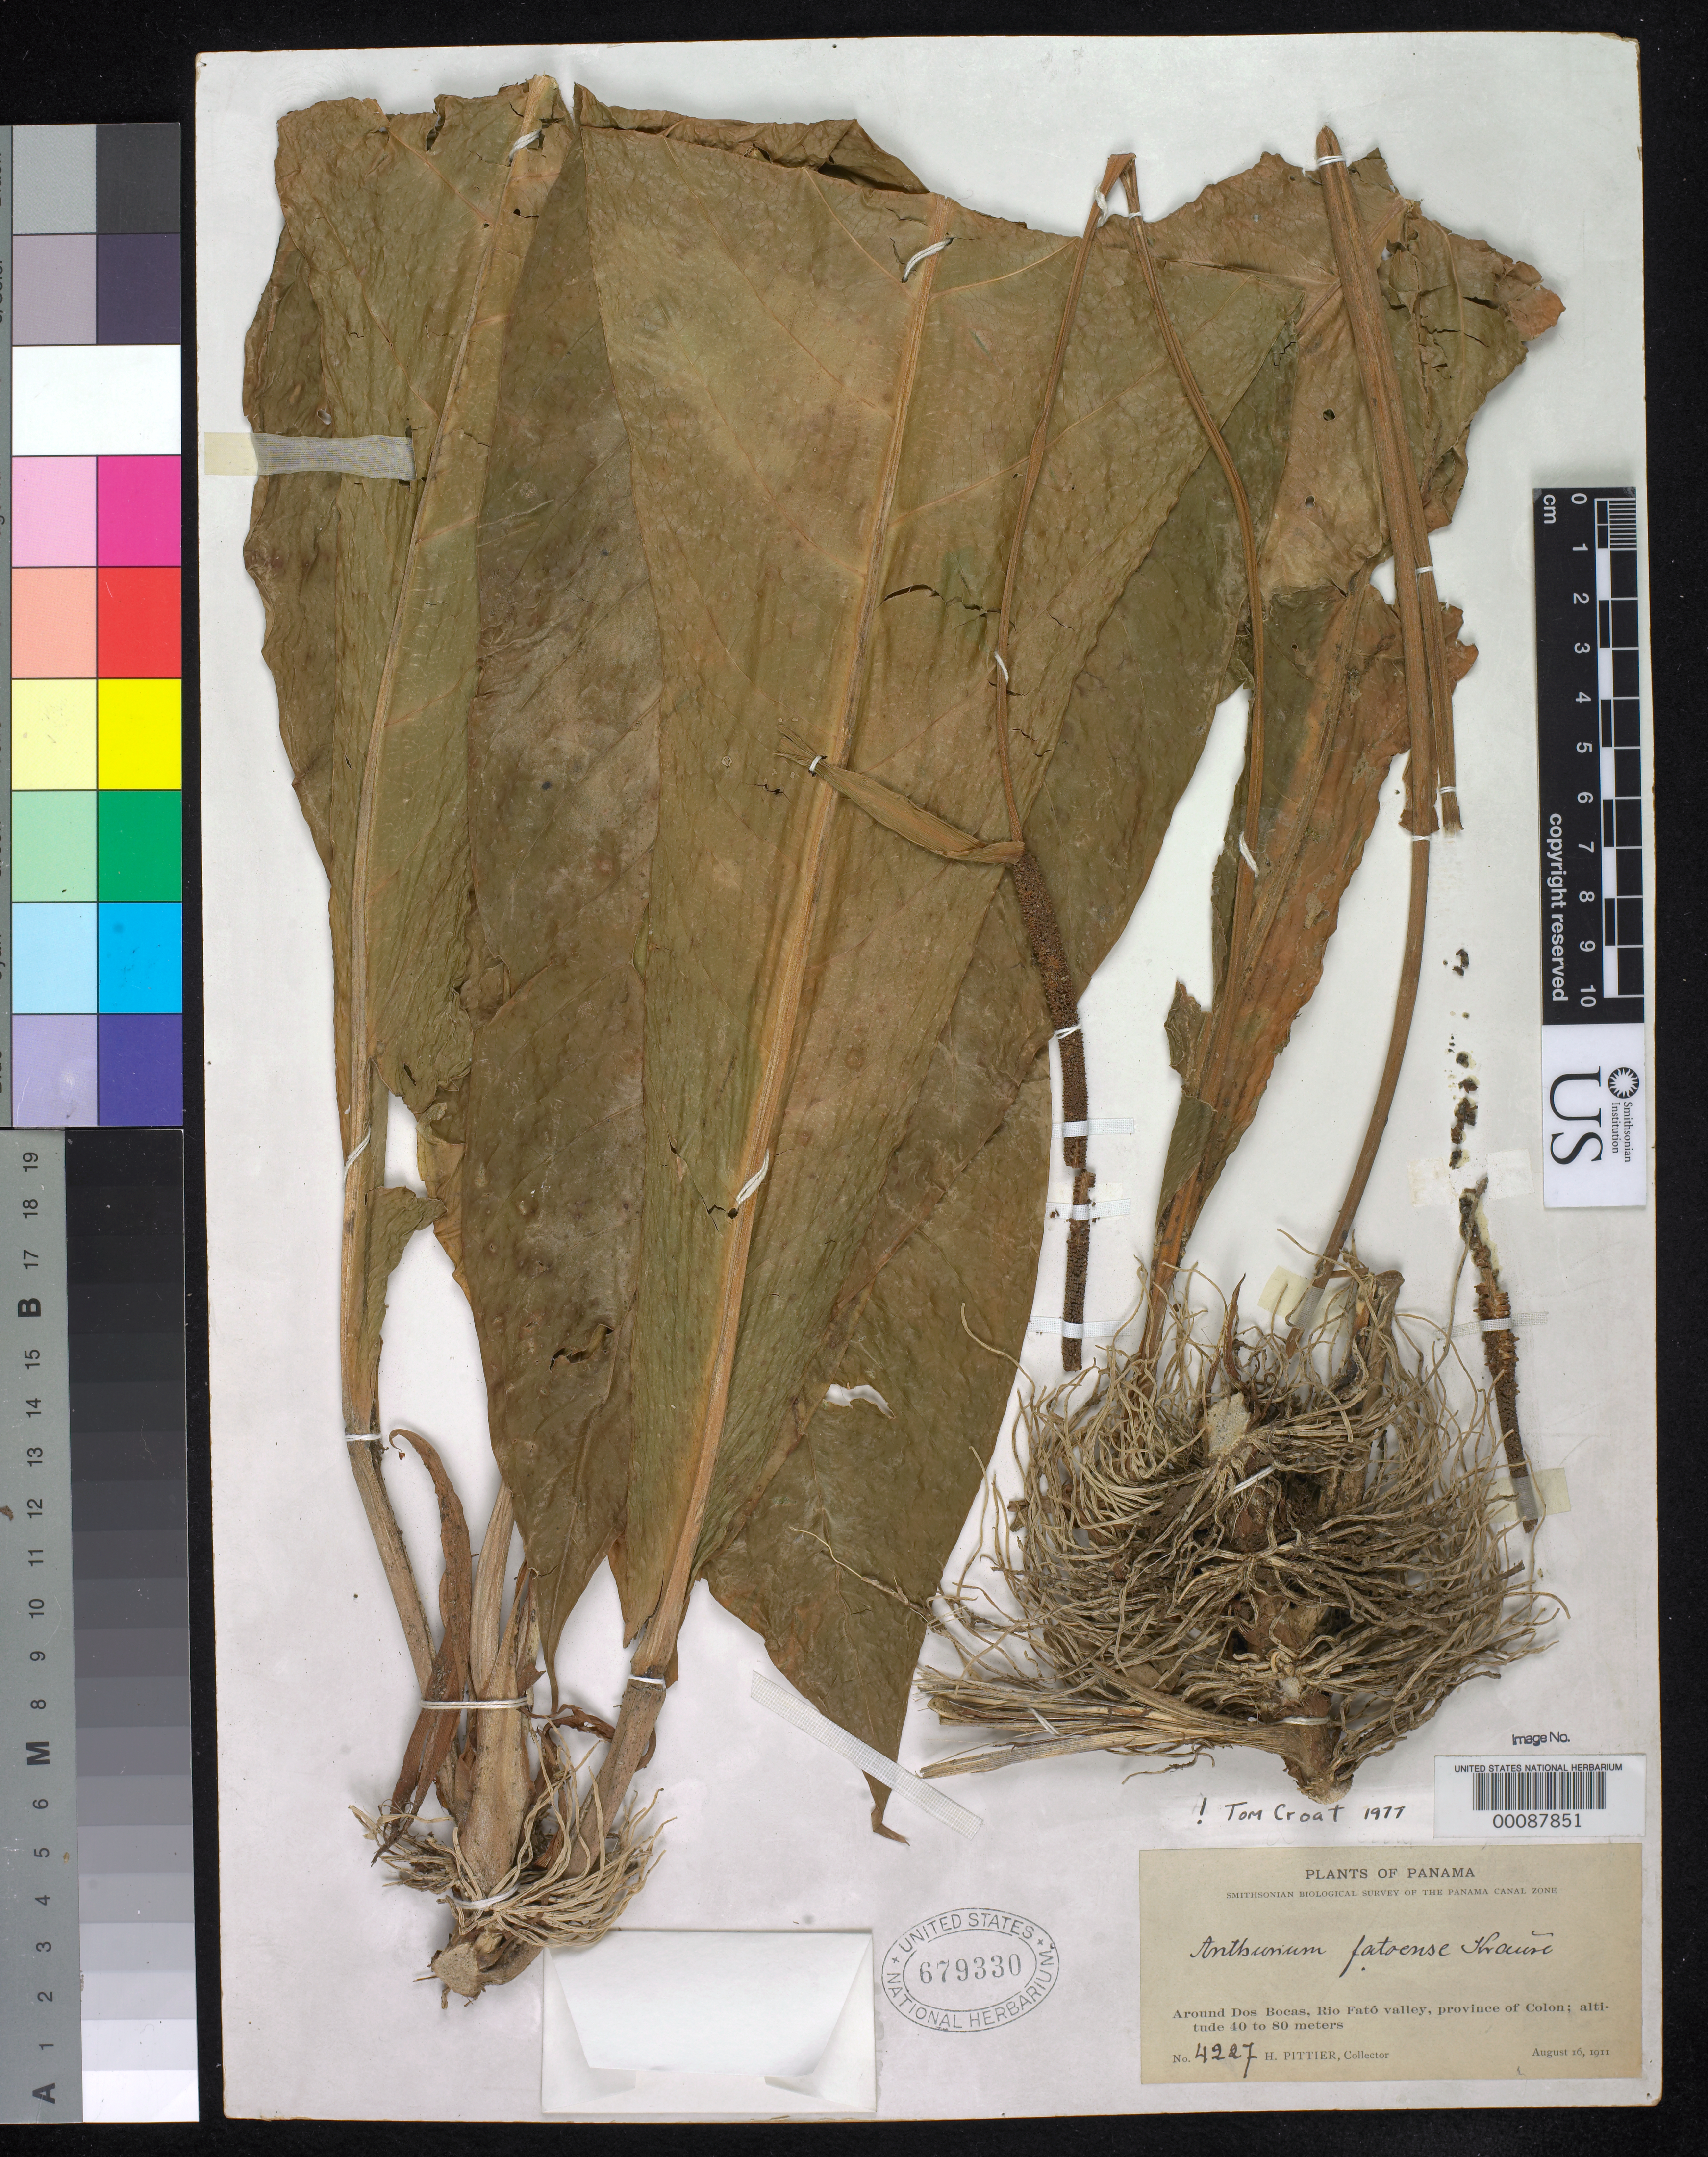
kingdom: Plantae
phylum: Tracheophyta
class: Liliopsida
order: Alismatales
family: Araceae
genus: Anthurium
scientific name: Anthurium fatoense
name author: K. Krause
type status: Isotype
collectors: H. F. Pittier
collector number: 4227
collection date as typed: Aug 1911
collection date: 1911-08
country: Panama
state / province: Colón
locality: Tal des Rio Faro bei dos Bocas.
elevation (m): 40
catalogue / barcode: US 679330